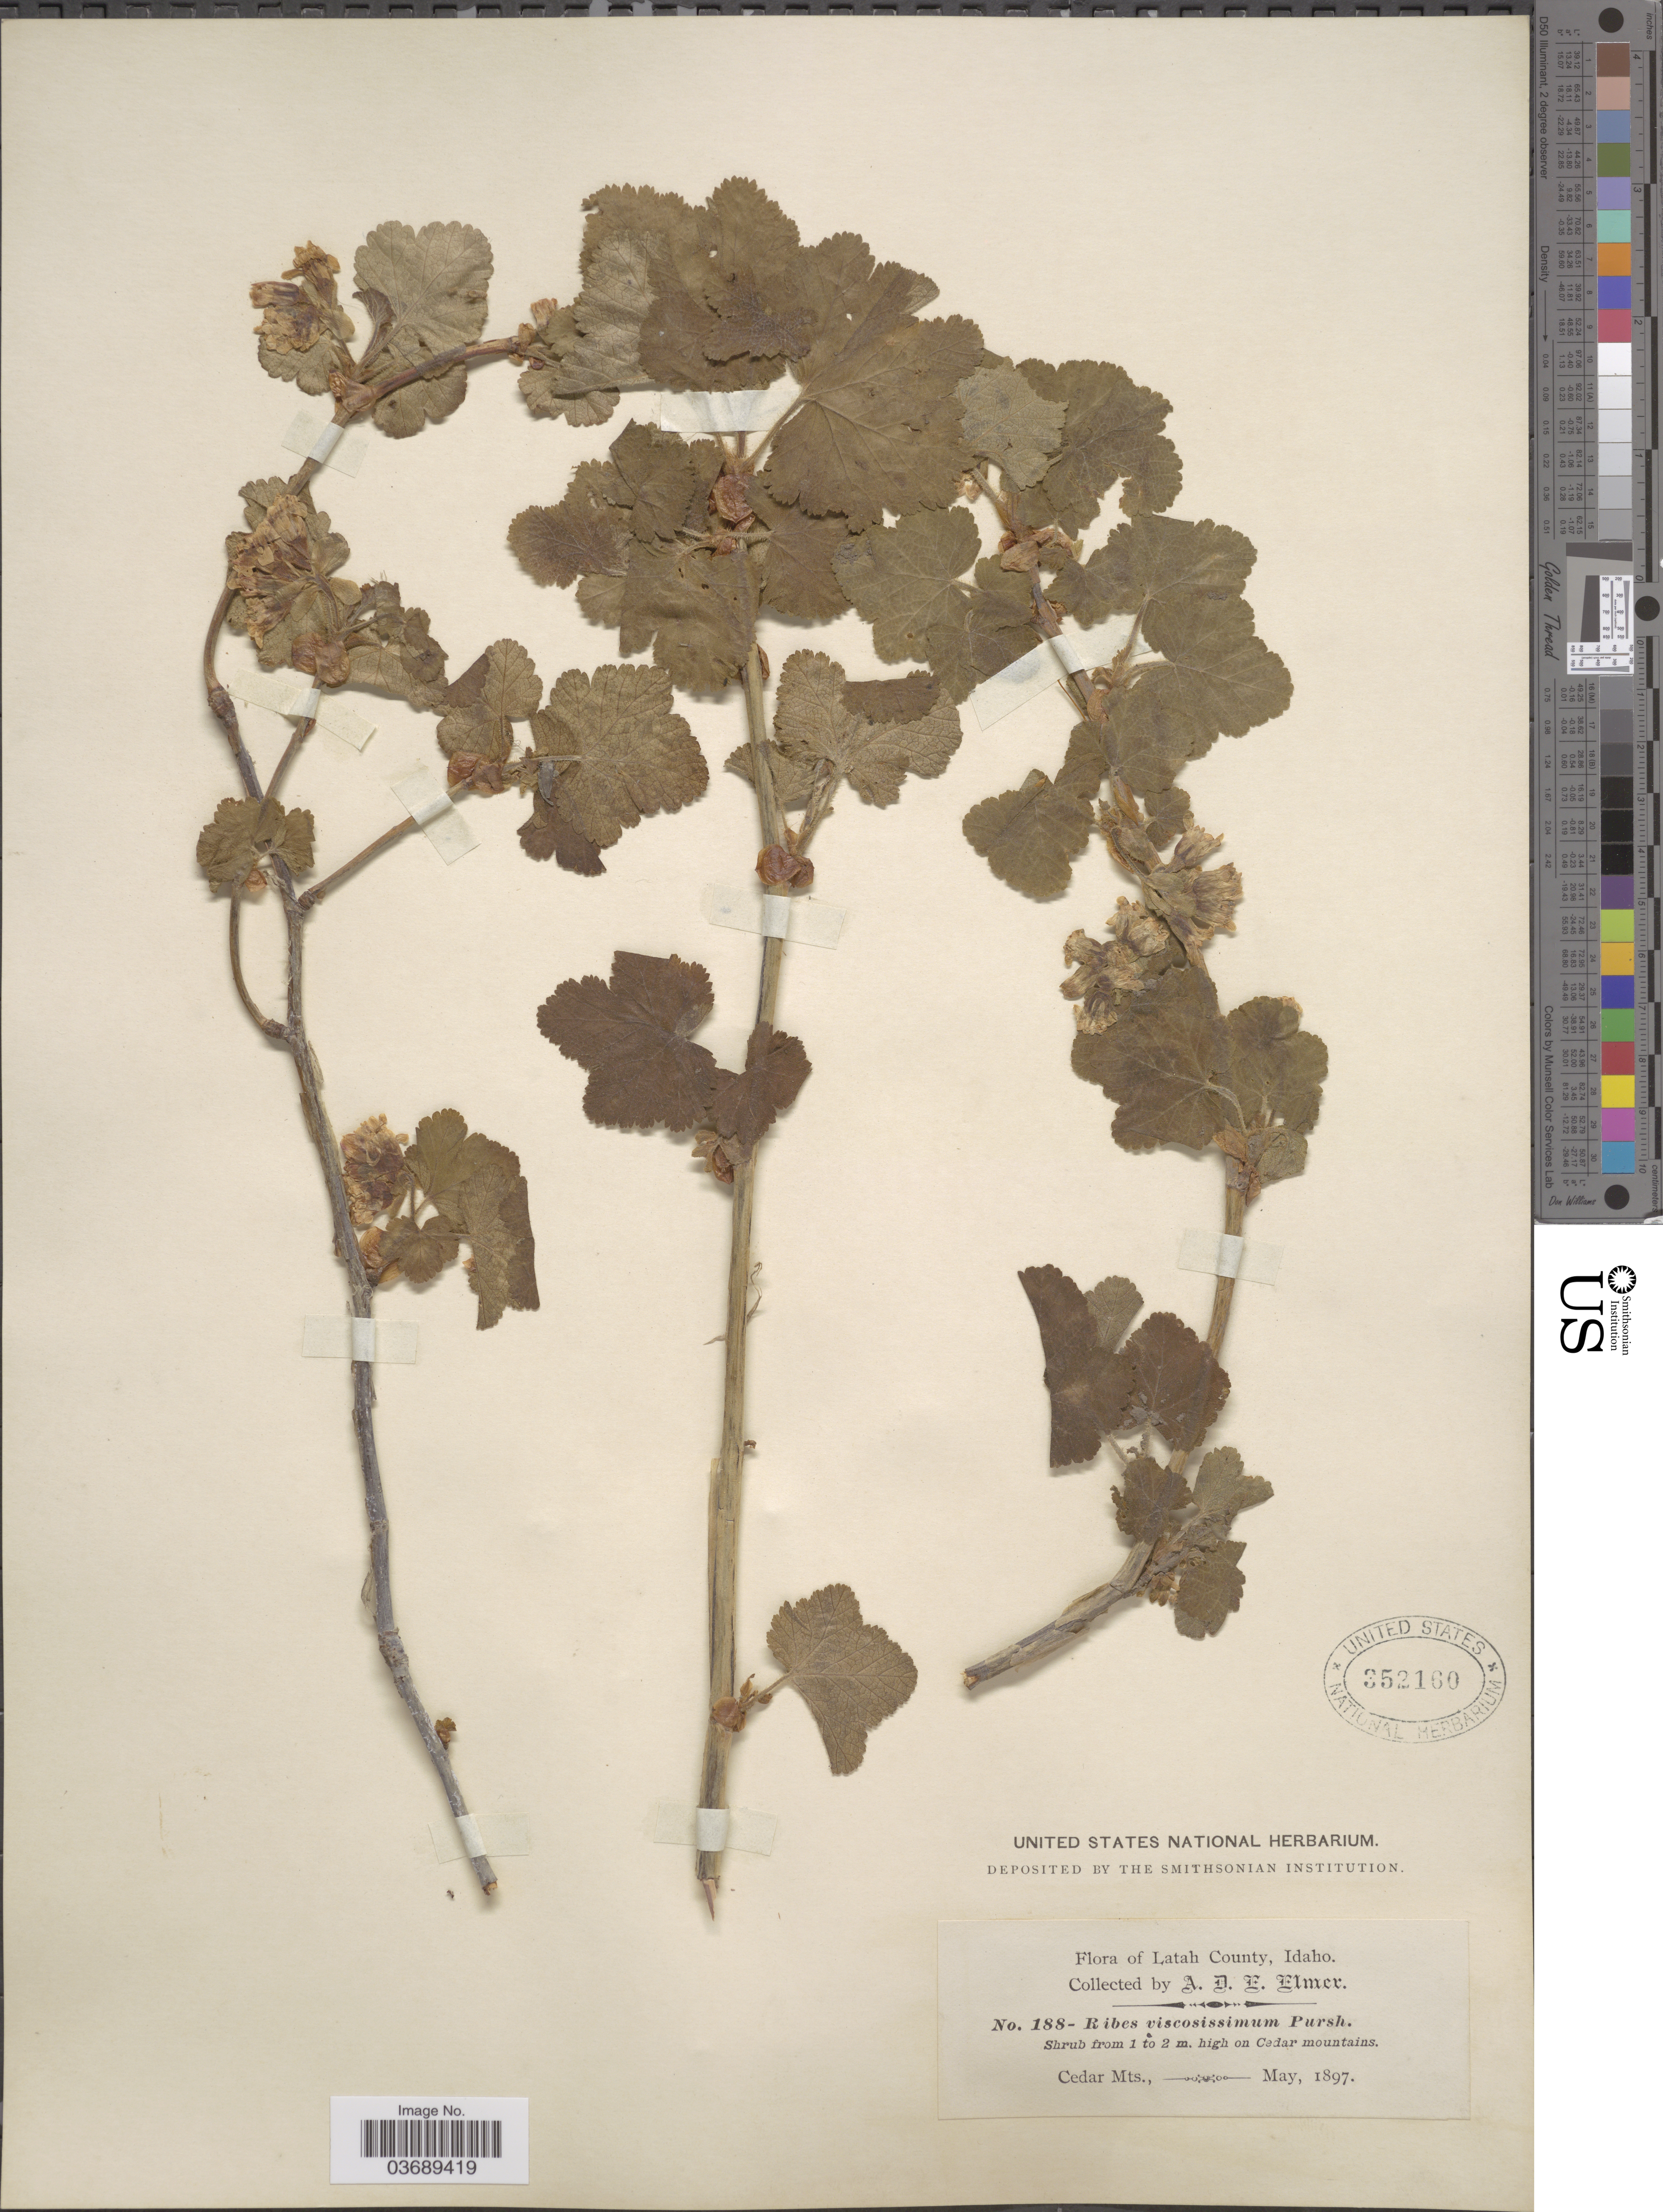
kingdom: Plantae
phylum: Tracheophyta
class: Magnoliopsida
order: Saxifragales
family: Grossulariaceae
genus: Ribes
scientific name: Ribes viscosissimum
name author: Pursh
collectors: A. D. E. Elmer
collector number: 188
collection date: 1897-05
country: United States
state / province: Idaho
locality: Latah County. On Cedar mountains.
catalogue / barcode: US 352160